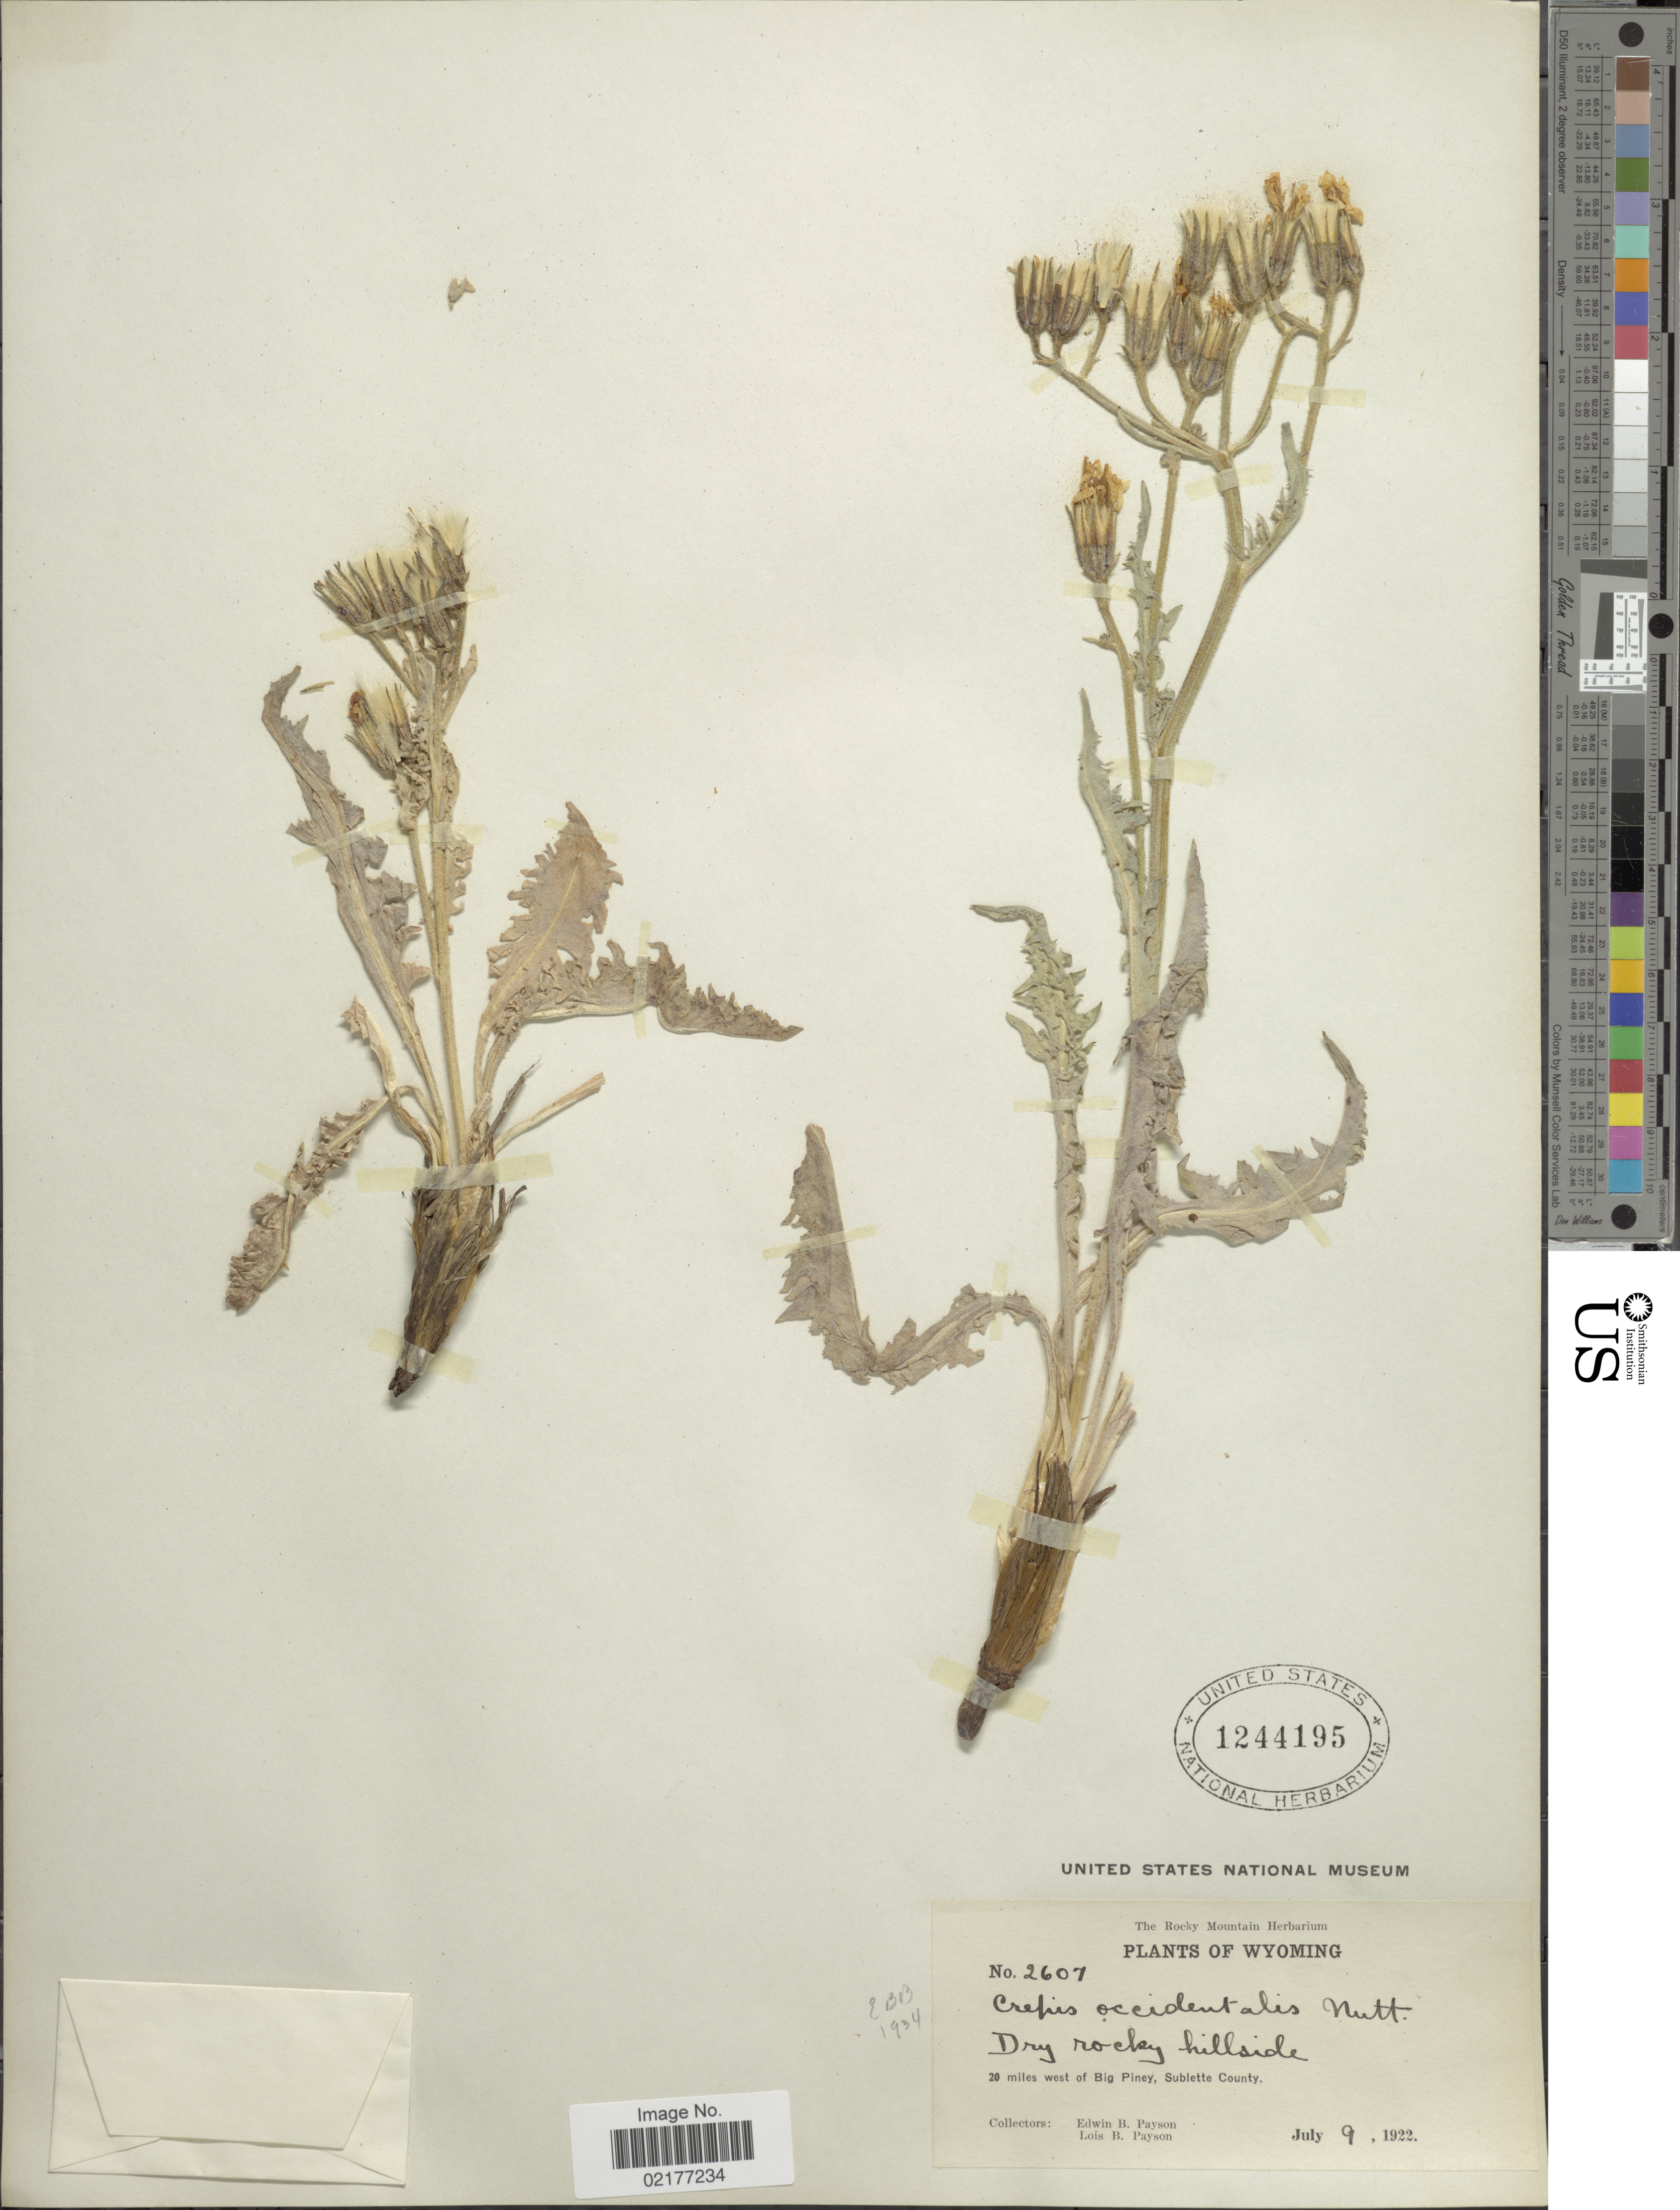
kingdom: Plantae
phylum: Tracheophyta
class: Magnoliopsida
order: Asterales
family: Asteraceae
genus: Crepis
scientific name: Crepis occidentalis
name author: Nutt.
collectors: E. B. Payson & L. Payson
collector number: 2607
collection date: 1922-07-09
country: United States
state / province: Wyoming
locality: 20 miles west of Big Piney, Sublette County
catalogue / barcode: US 1244195